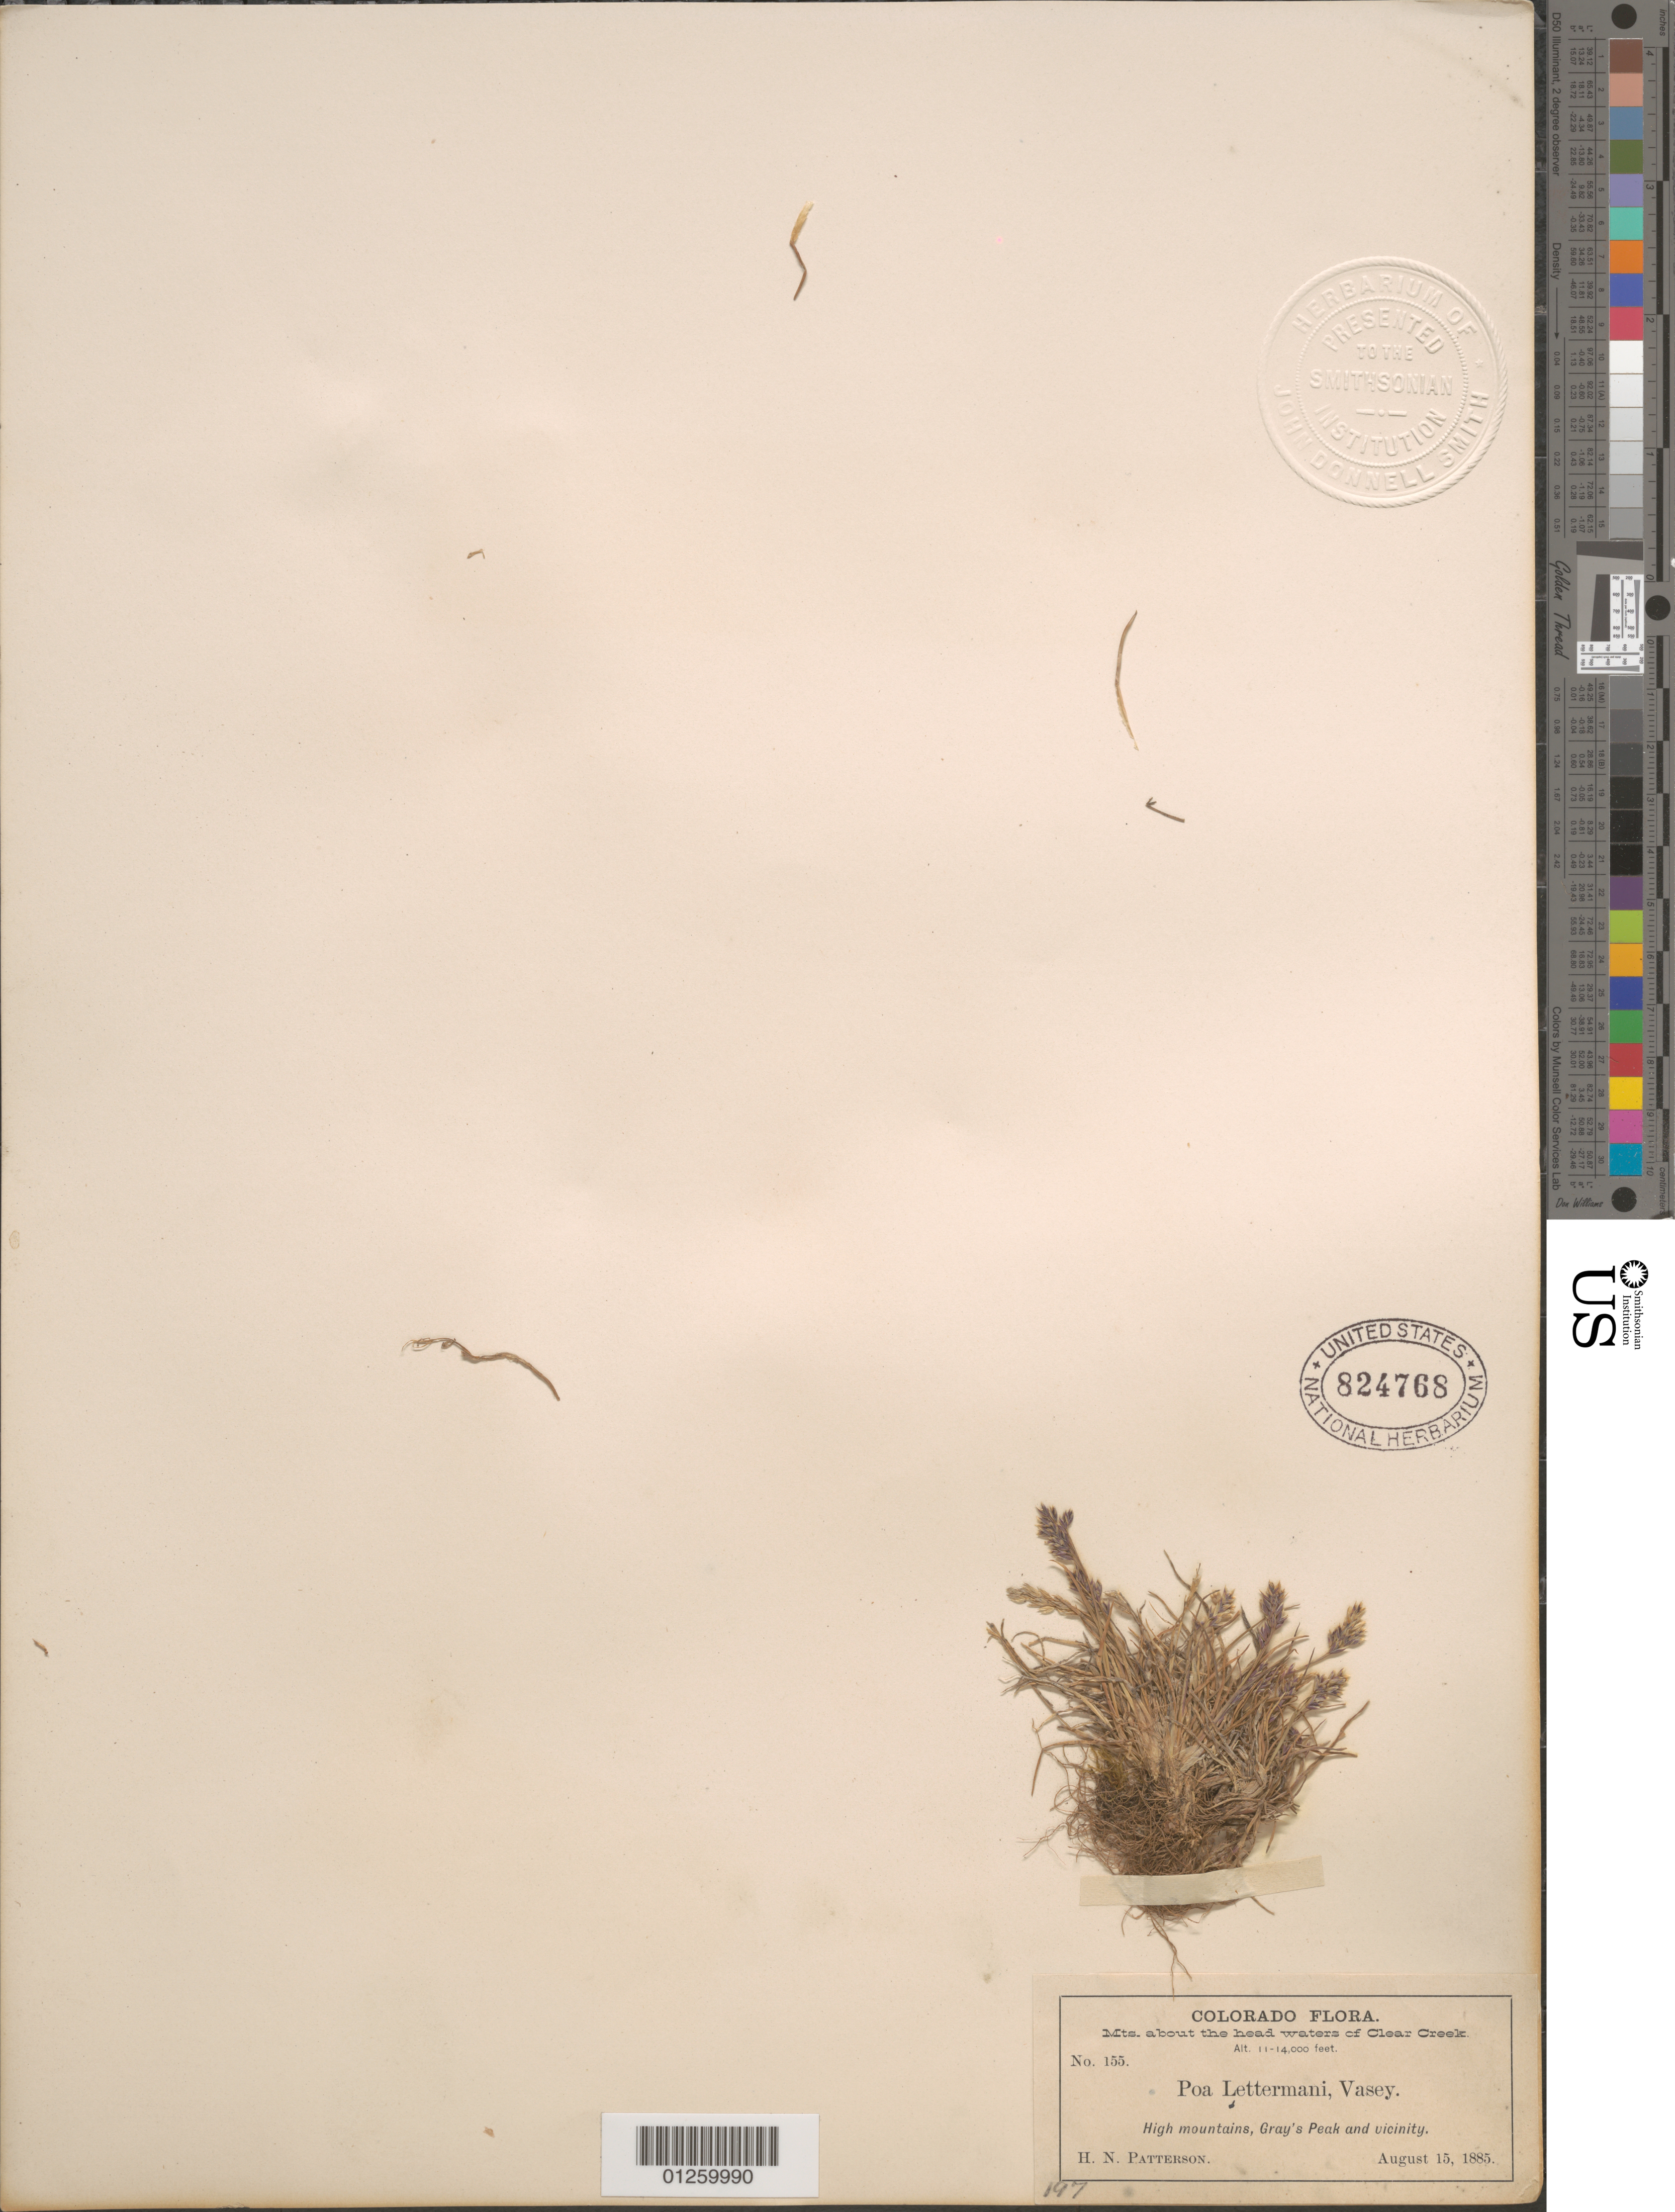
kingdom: Plantae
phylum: Tracheophyta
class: Liliopsida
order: Poales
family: Poaceae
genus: Poa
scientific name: Poa lettermanii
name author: Vasey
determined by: Soreng, Robert J., Research Associate (BOT), Smithsonian Institution - National Museum of Natural History (UNITED STATES)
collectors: H. N. Patterson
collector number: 155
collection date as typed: August 15, 1885.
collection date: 1885-08-15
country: United States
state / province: Colorado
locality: Mountains about the head waters of Clear Creek. High mountains, Gray's Peak and vicinity.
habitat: High mountains, Gray's Peak and vicinity.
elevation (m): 3658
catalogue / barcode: US 824768